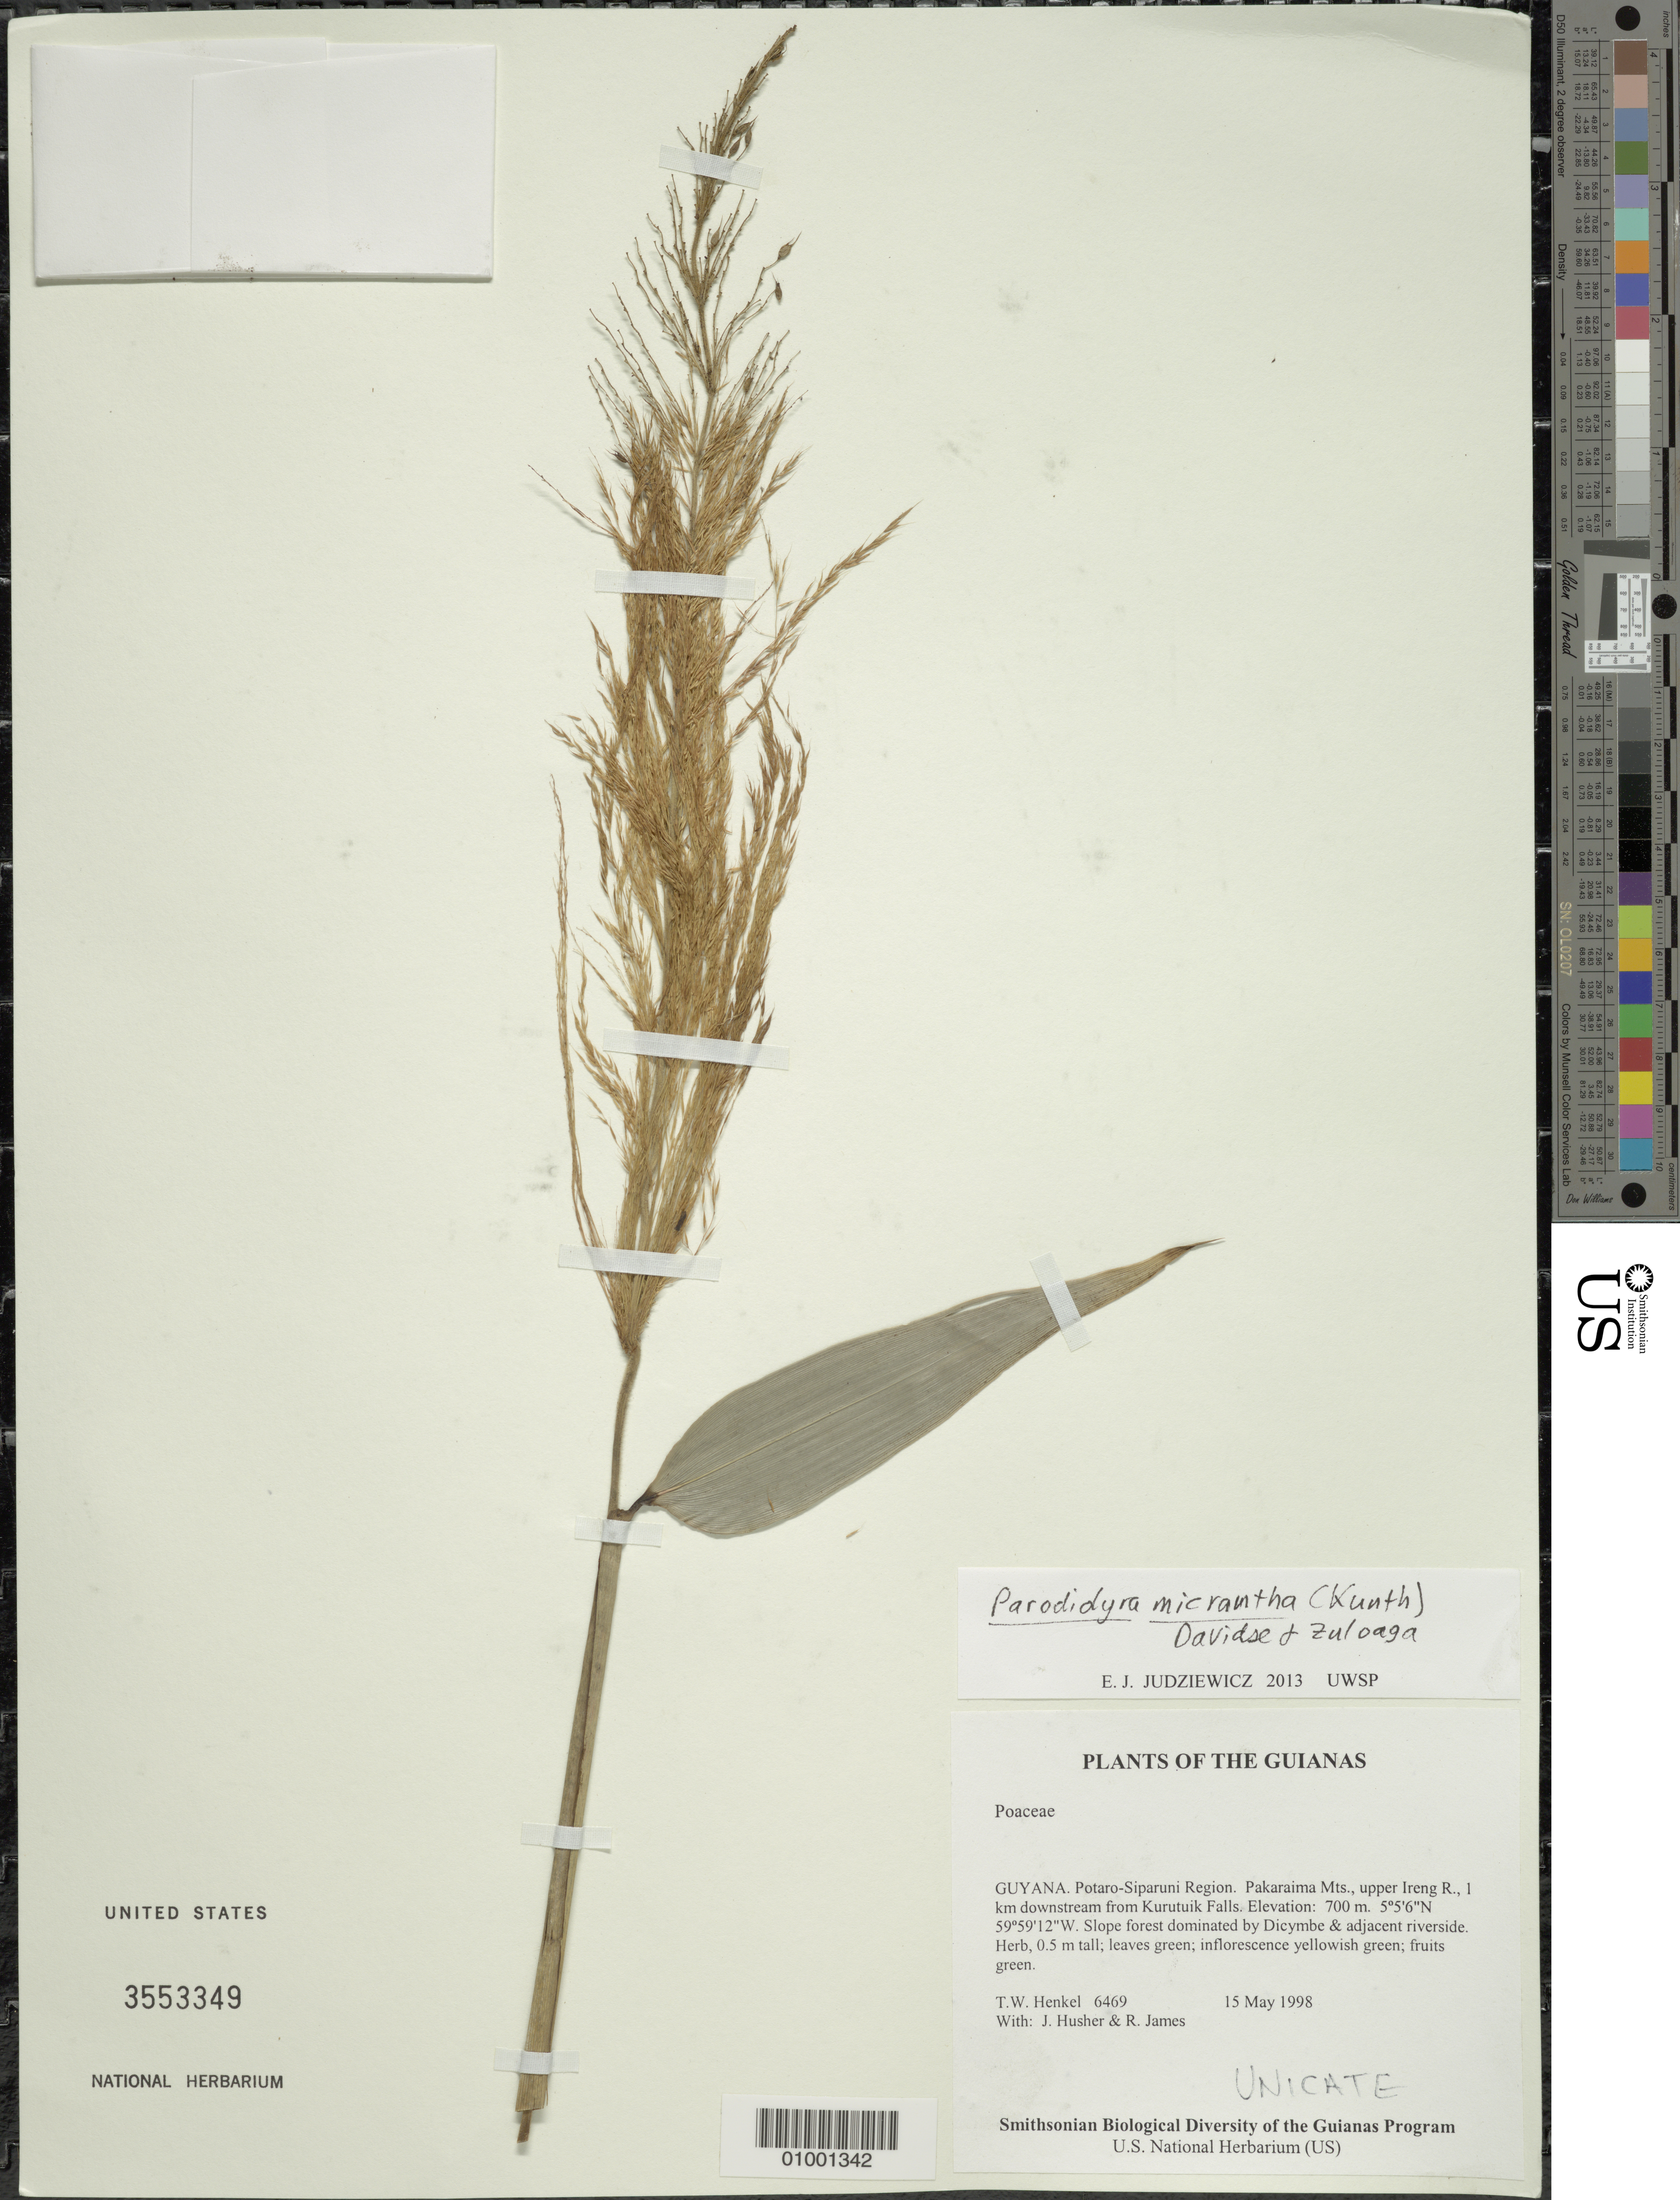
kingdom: Plantae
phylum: Tracheophyta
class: Liliopsida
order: Poales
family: Poaceae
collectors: T. Henkel, J. Husher & R. James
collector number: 6469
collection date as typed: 15 May 1998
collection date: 1998-05-15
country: Guyana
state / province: Potaro-Siparuni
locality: Pakaraima Mts., upper Ireng R., 1 km downstream from Kurutuik Falls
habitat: Slope forest dominated by Dicymbe & adjacent riverside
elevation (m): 700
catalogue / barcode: US 3553349